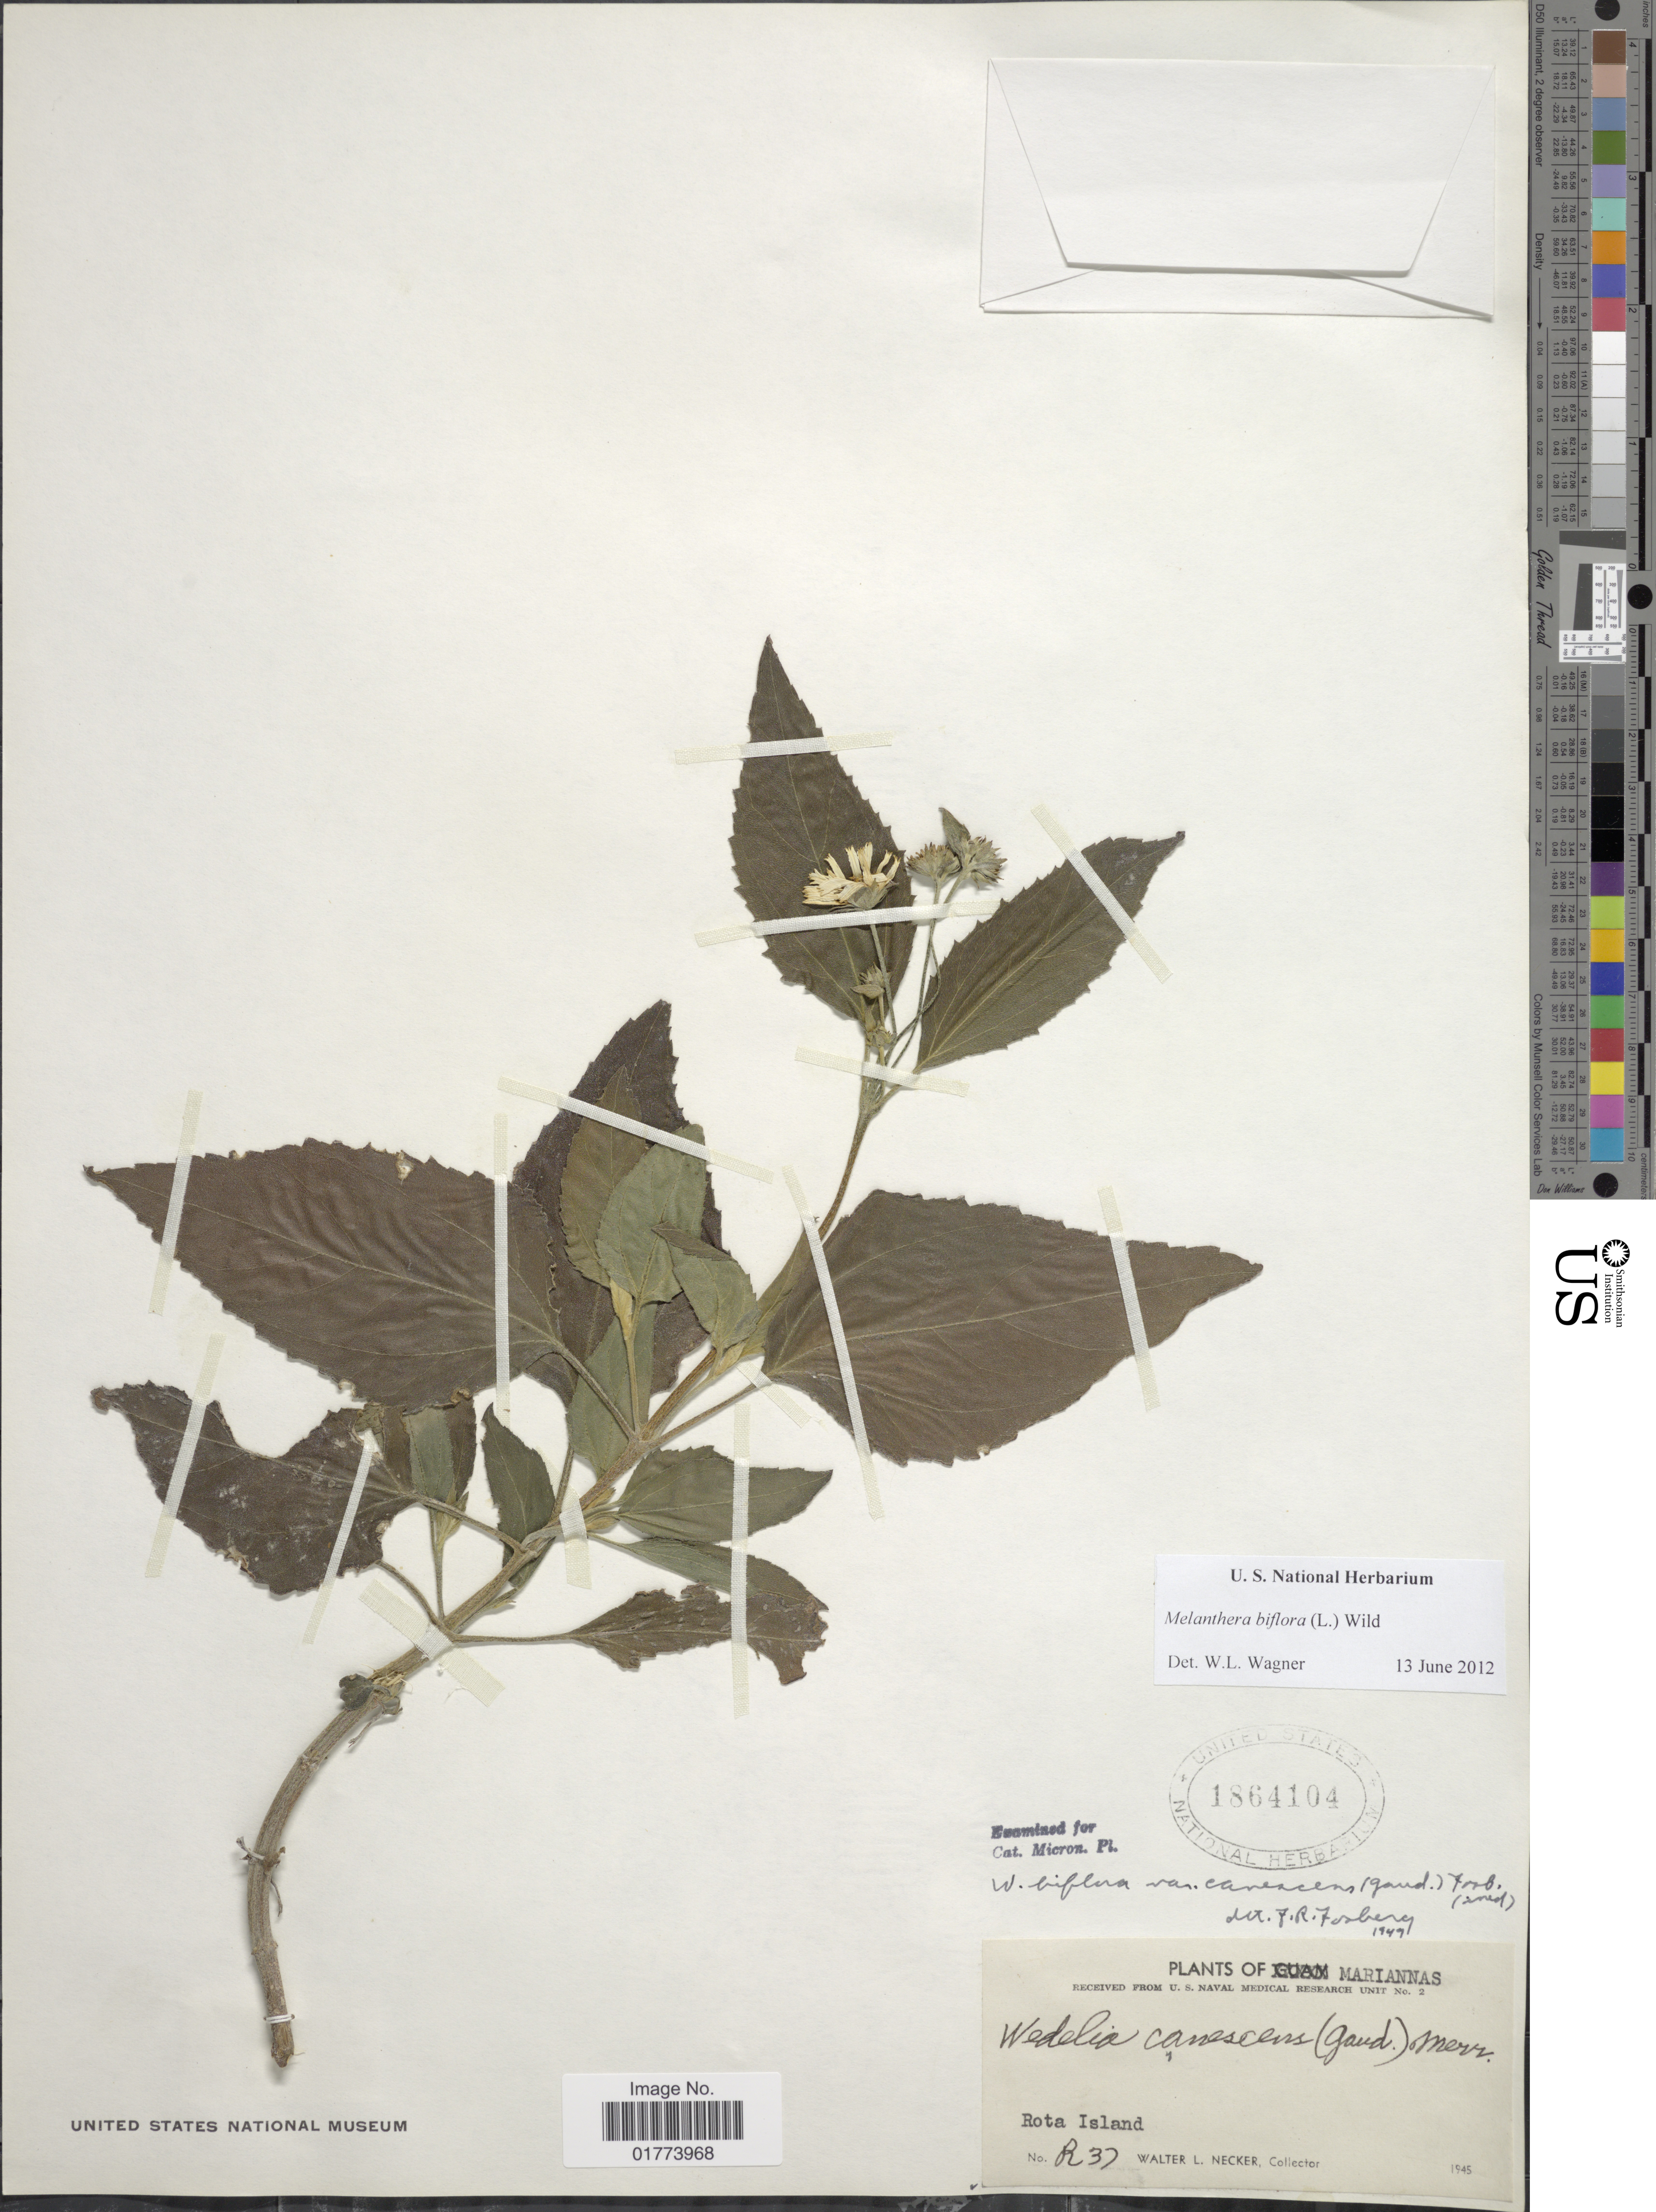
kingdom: Plantae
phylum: Tracheophyta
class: Magnoliopsida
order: Asterales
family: Asteraceae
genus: Wollastonia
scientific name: Wollastonia uniflora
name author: (Willd.) Orchard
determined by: Wagner, W. L., (BOT), Smithsonian Institution - National Museum of Natural History (UNITED STATES)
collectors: W. L. Necker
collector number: R37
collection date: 1945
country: Northern Mariana Islands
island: Rota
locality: Rota Island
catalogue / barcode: US 1864104